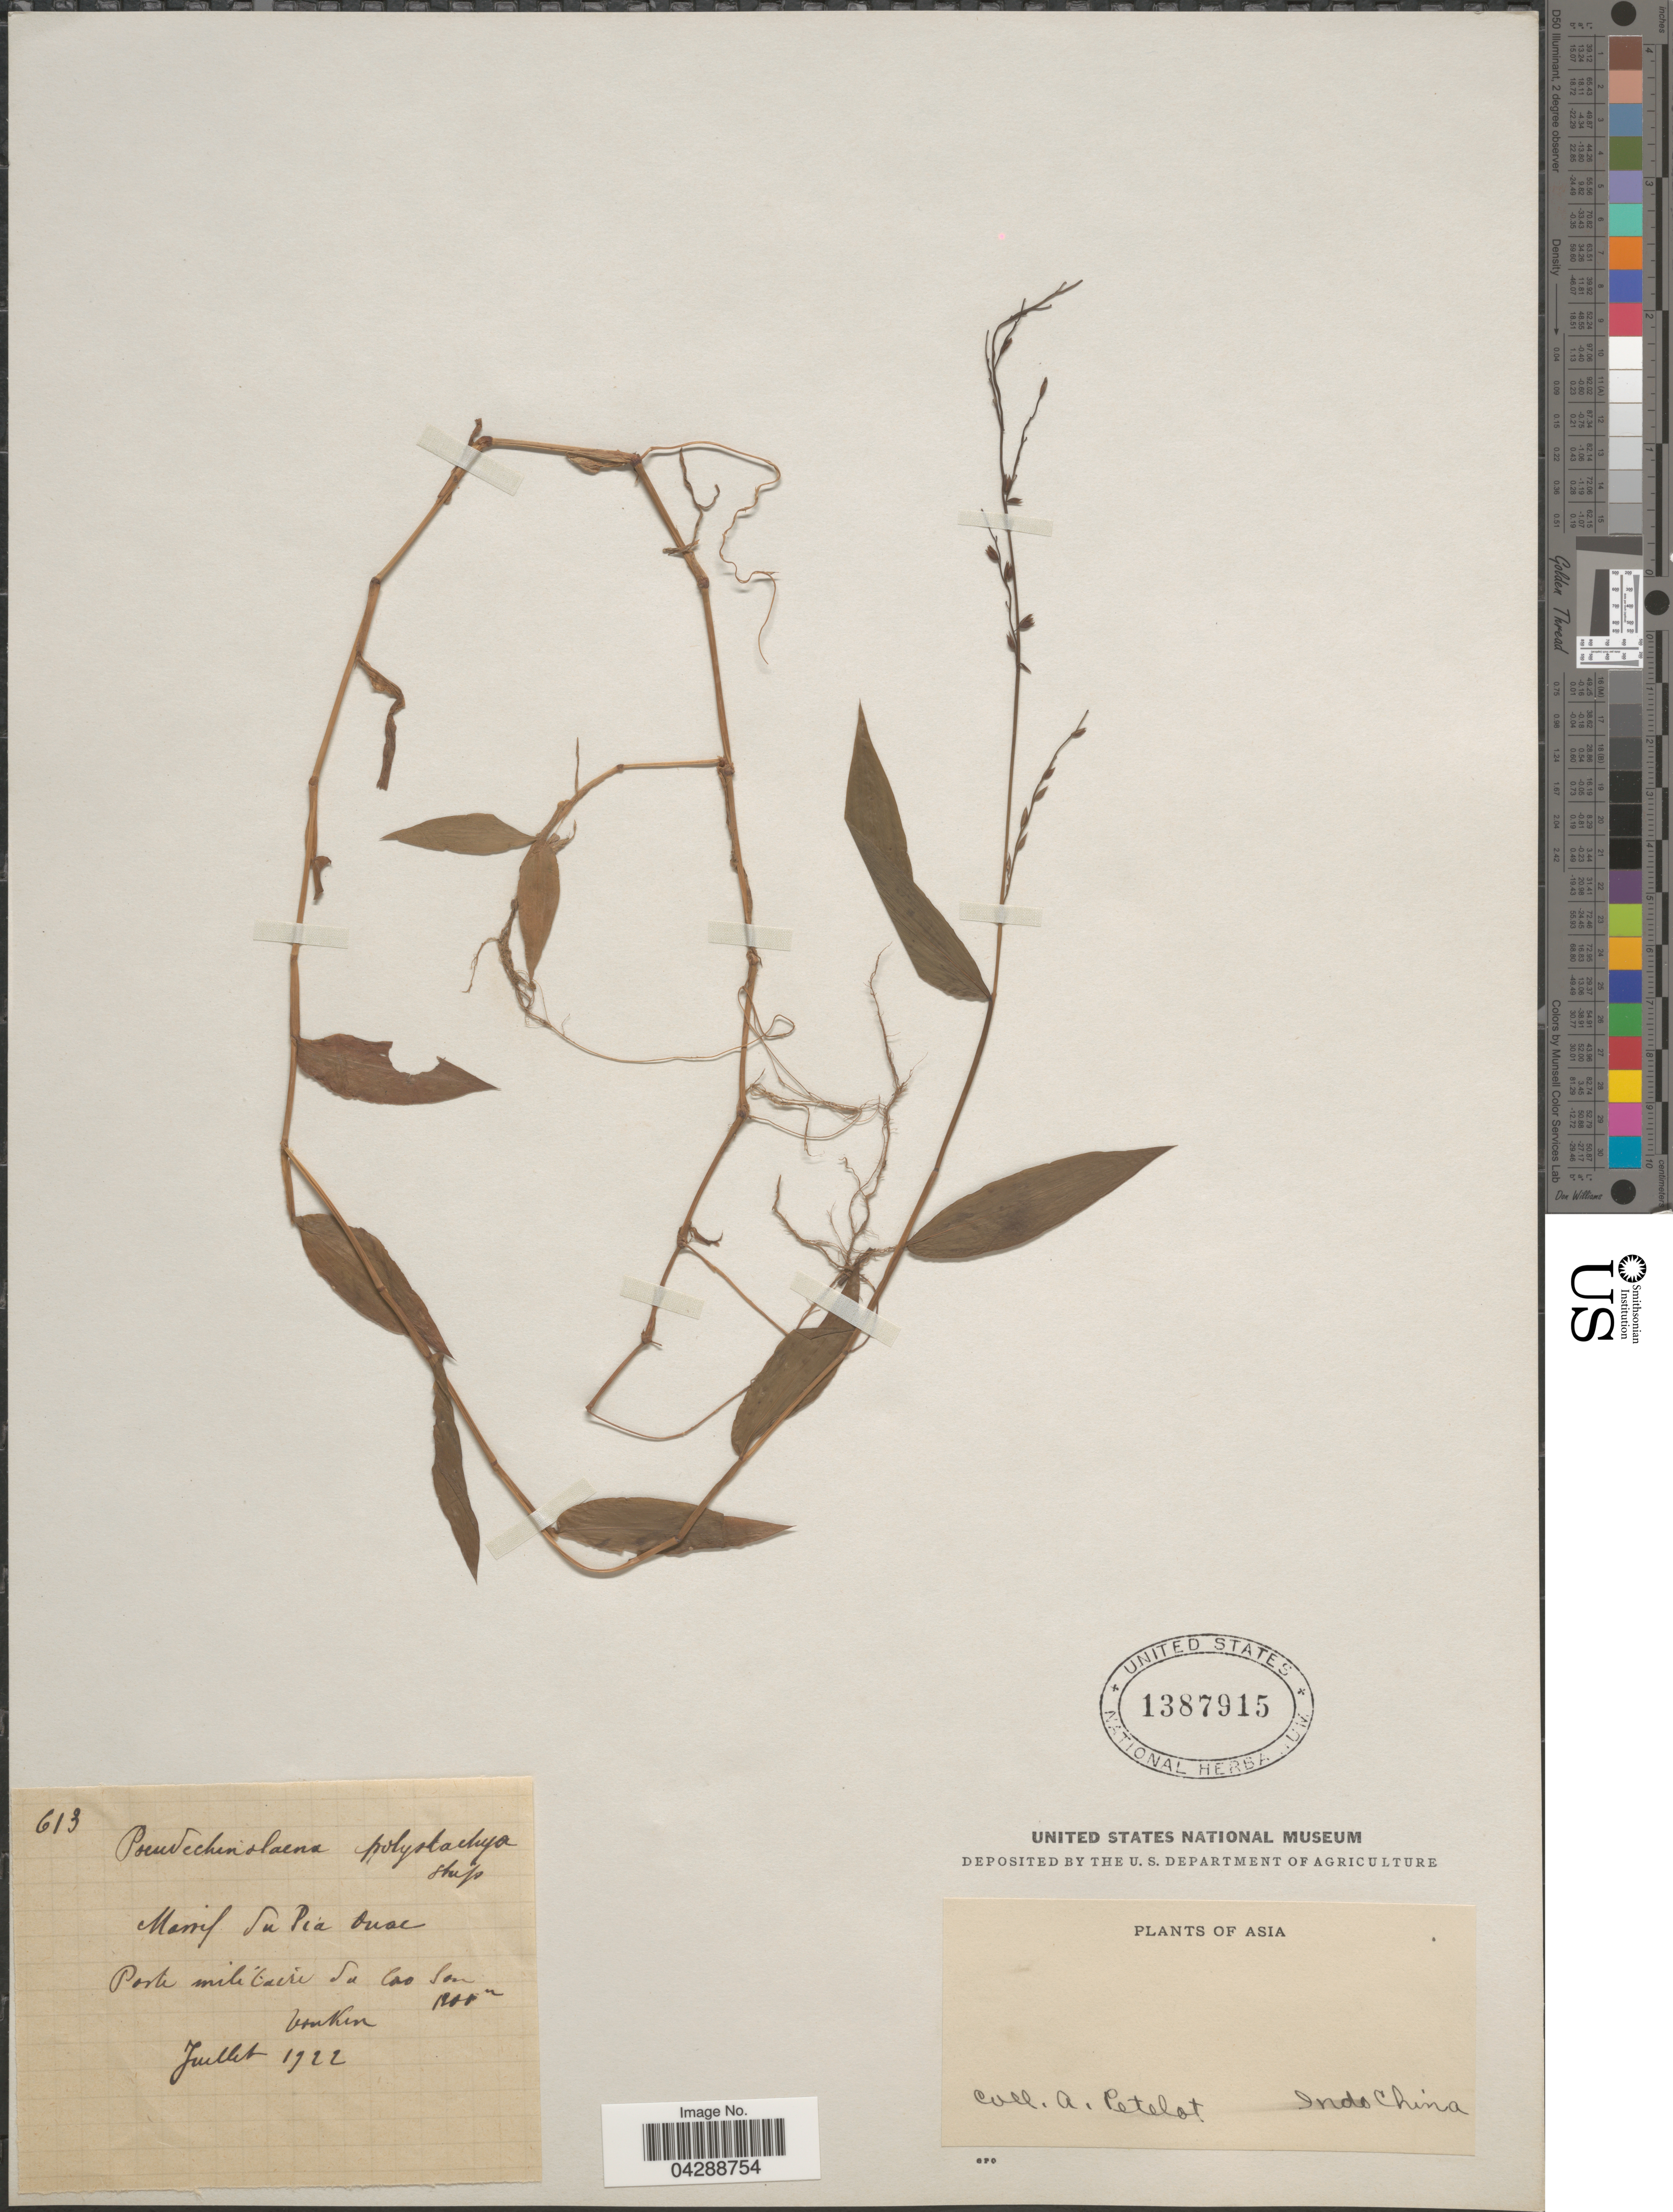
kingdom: Plantae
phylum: Tracheophyta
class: Liliopsida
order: Poales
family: Poaceae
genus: Pseudechinolaena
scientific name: Pseudechinolaena polystachya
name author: (Kunth) Stapf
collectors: A. Petelot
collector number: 613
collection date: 1922-07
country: Vietnam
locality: Indo China. Massif du Pia Ouac. Porte militaire da lao Son. Tonkin.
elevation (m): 1200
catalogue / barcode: US 1387915